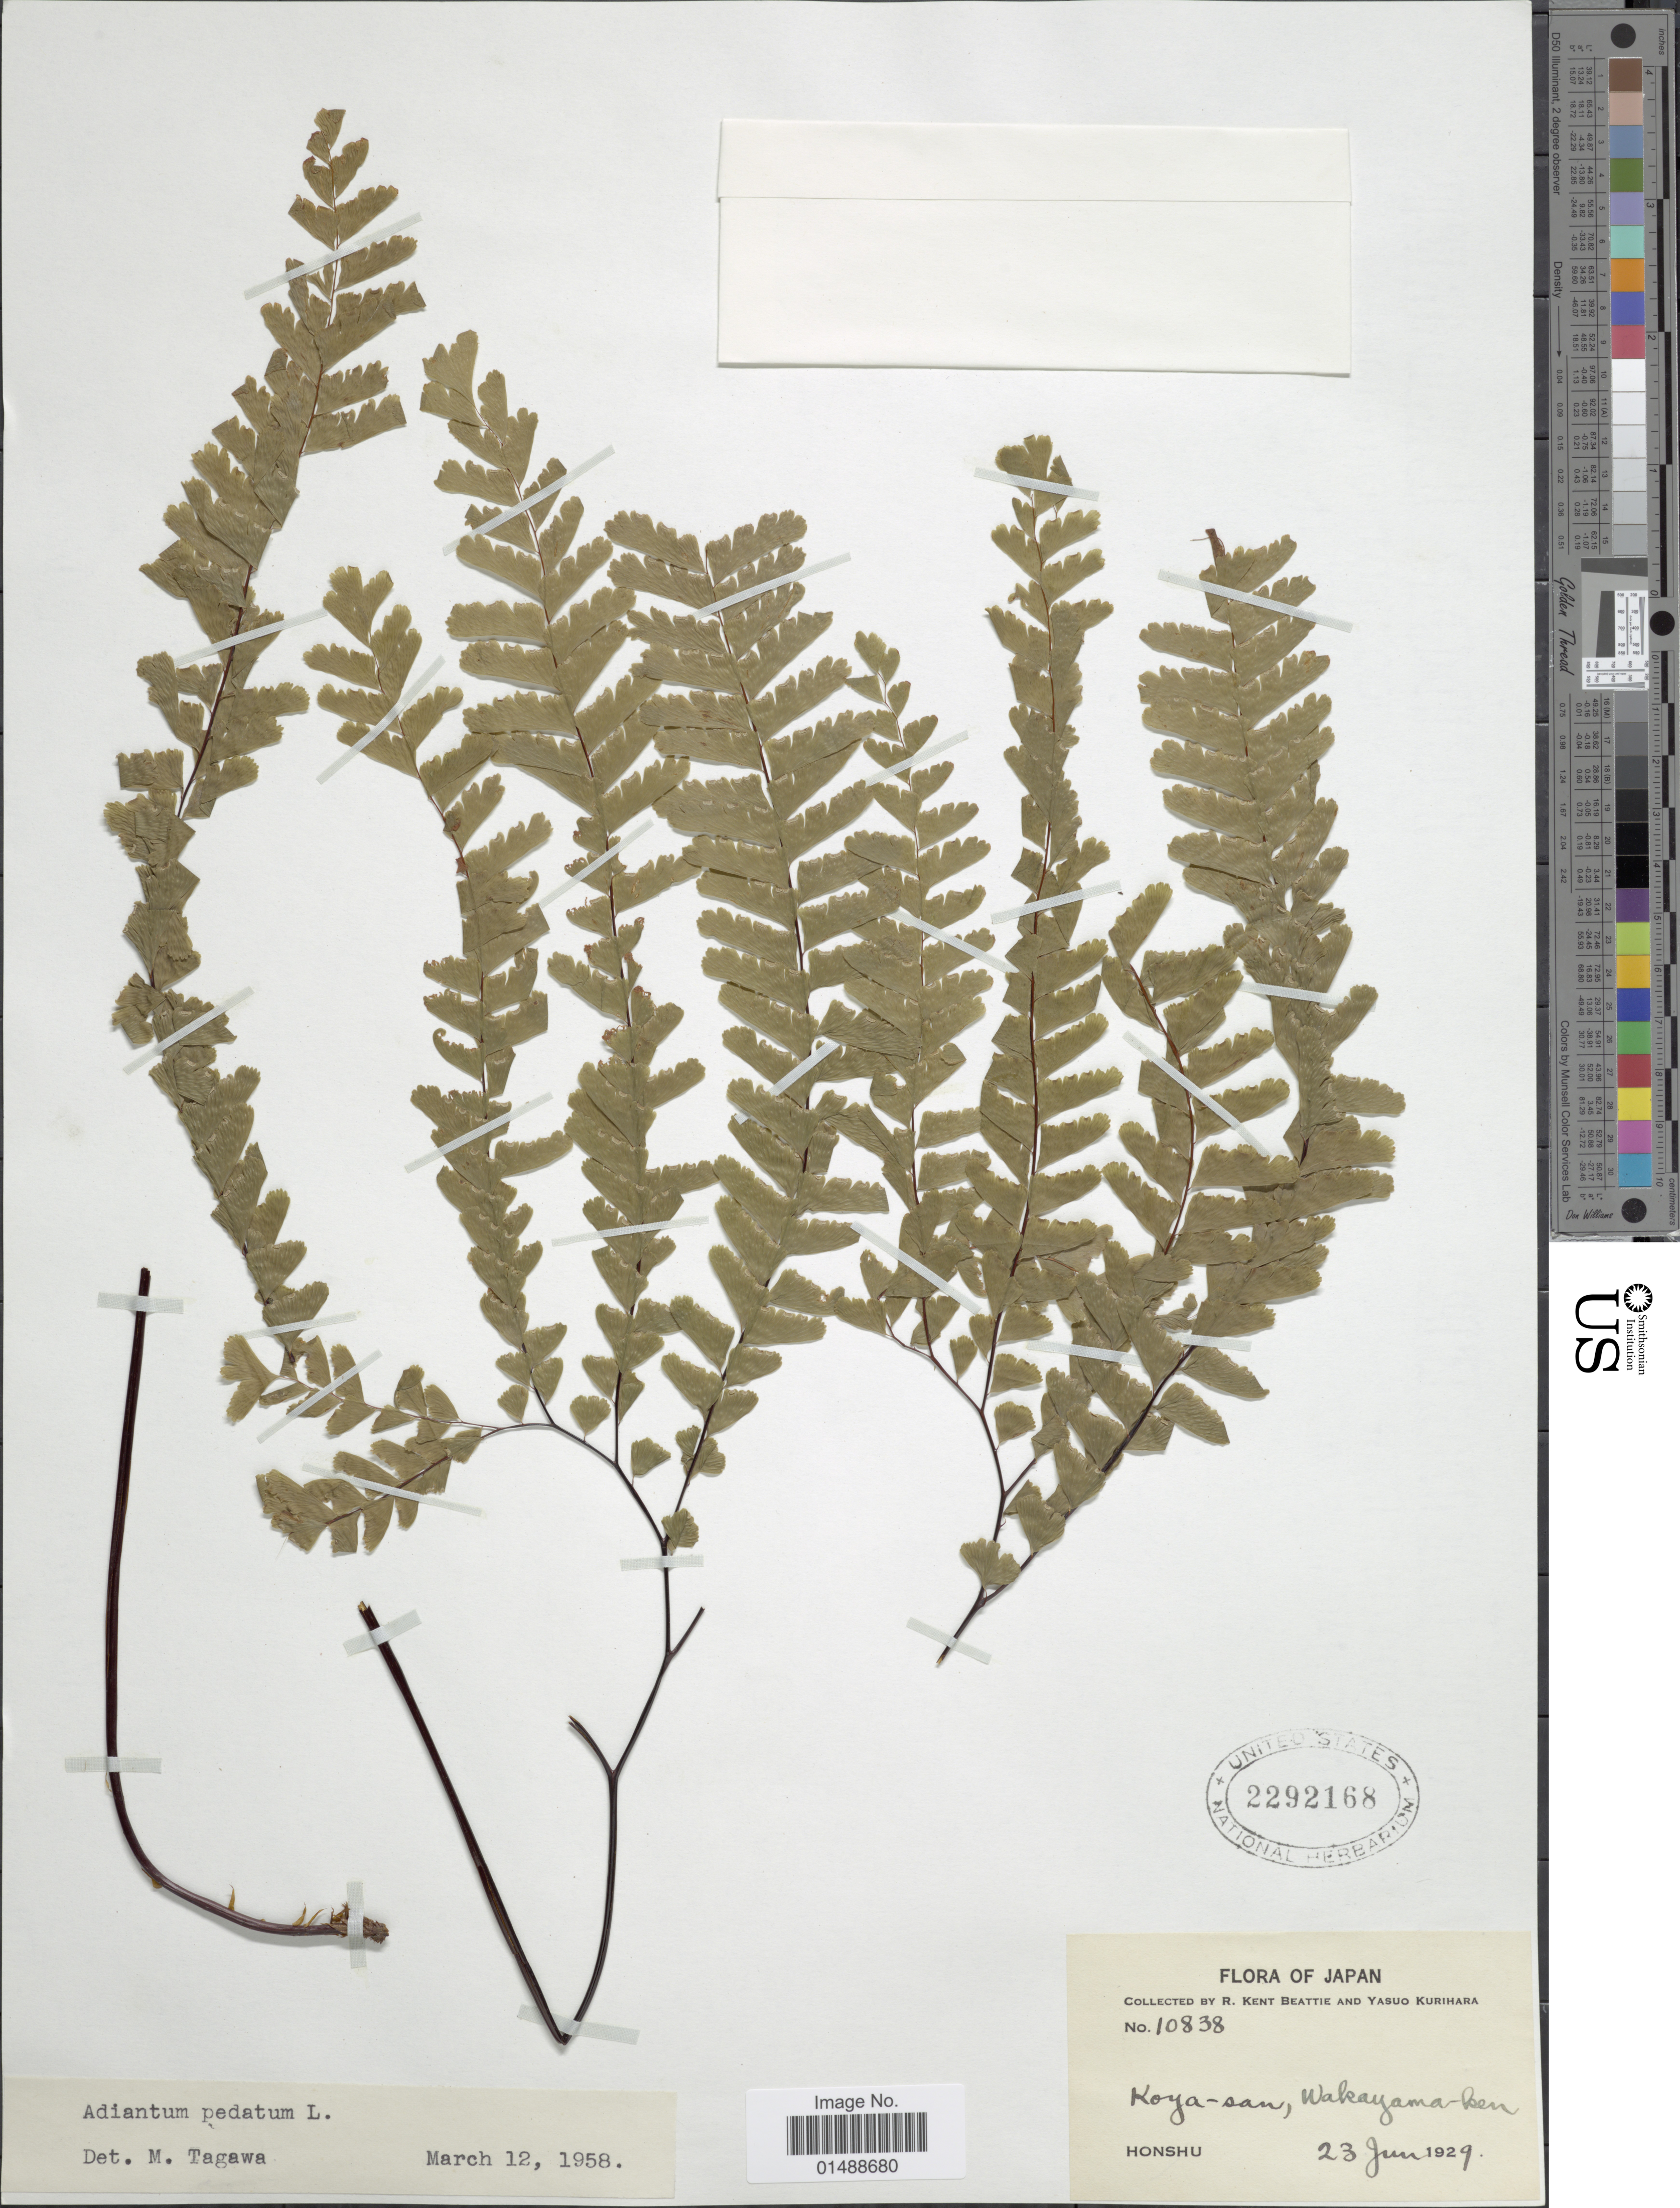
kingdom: Plantae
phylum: Tracheophyta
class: Polypodiopsida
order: Polypodiales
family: Pteridaceae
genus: Adiantum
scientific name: Adiantum pedatum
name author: L.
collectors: R. K. Beattie & Y. Kurihara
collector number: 10838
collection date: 1929-06-23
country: Japan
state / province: Wakayama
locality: Japan, Koya-san, Wakayama-ken, Honshu.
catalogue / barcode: US 2292168